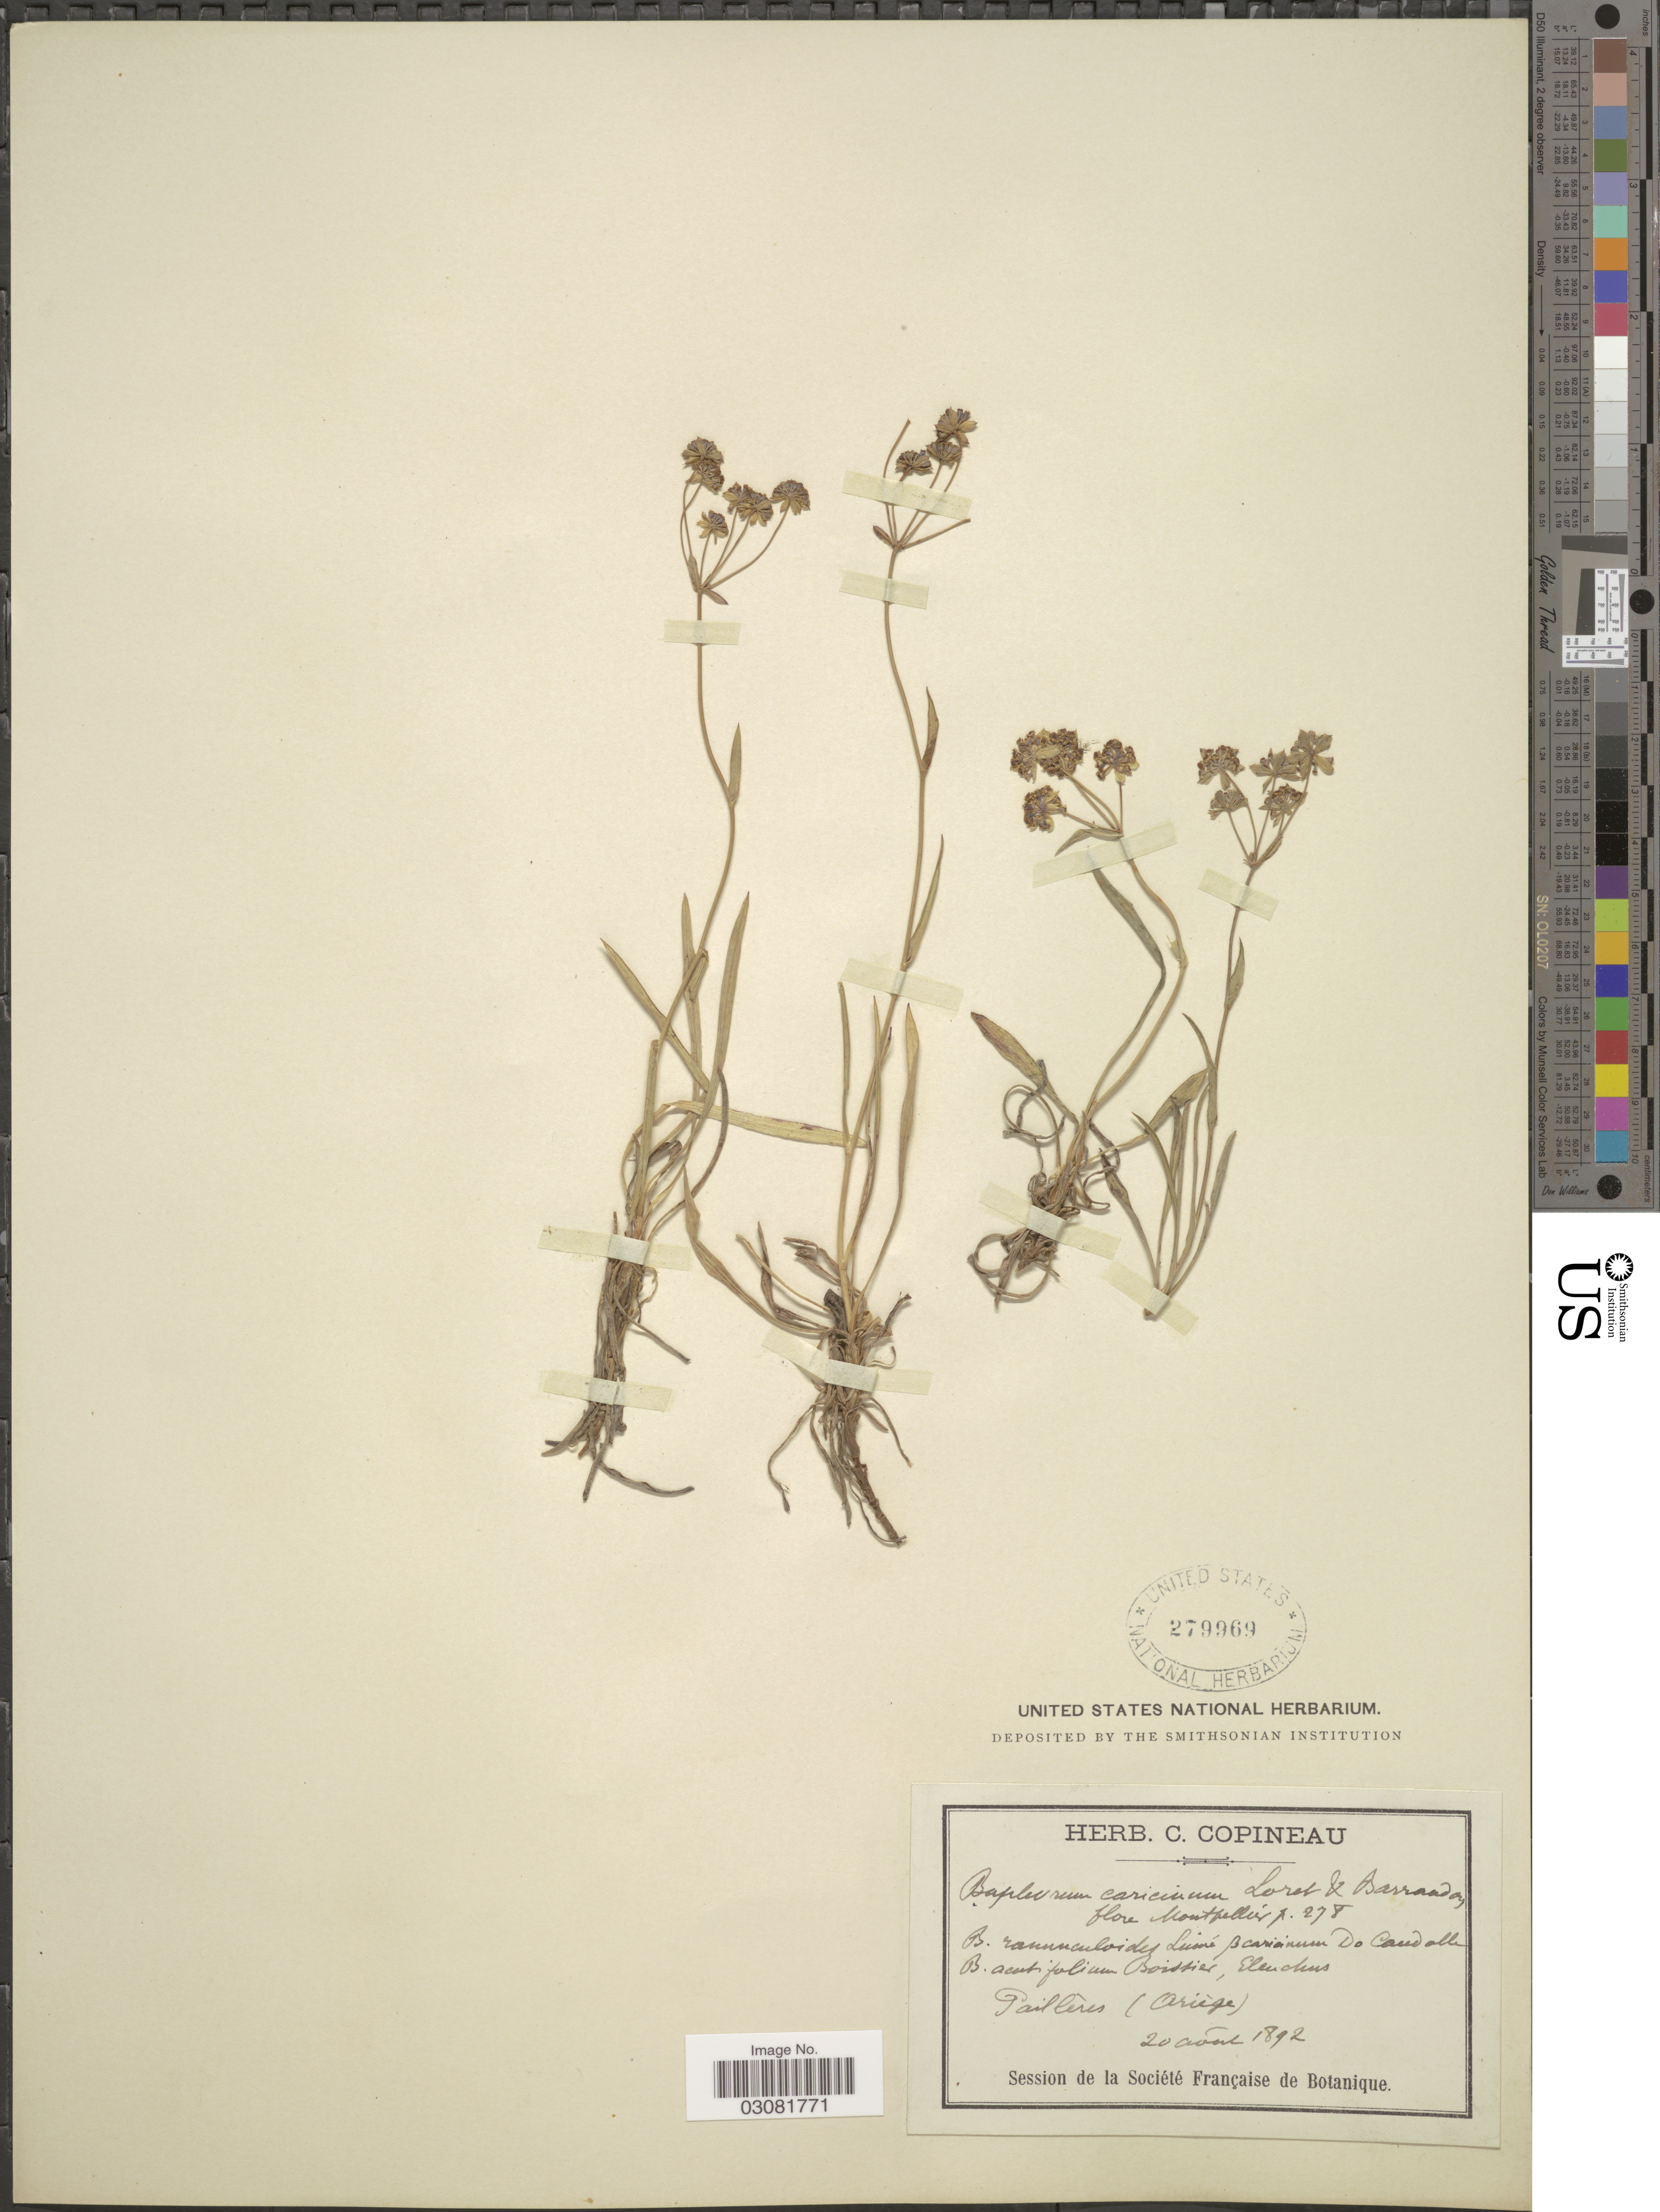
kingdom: Plantae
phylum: Tracheophyta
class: Magnoliopsida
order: Apiales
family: Apiaceae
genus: Bupleurum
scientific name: Bupleurum caricinum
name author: Rchb.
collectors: ex herb. C. Copineau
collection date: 1892-08-20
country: France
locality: Paillères (Oriége).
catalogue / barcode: US 279969